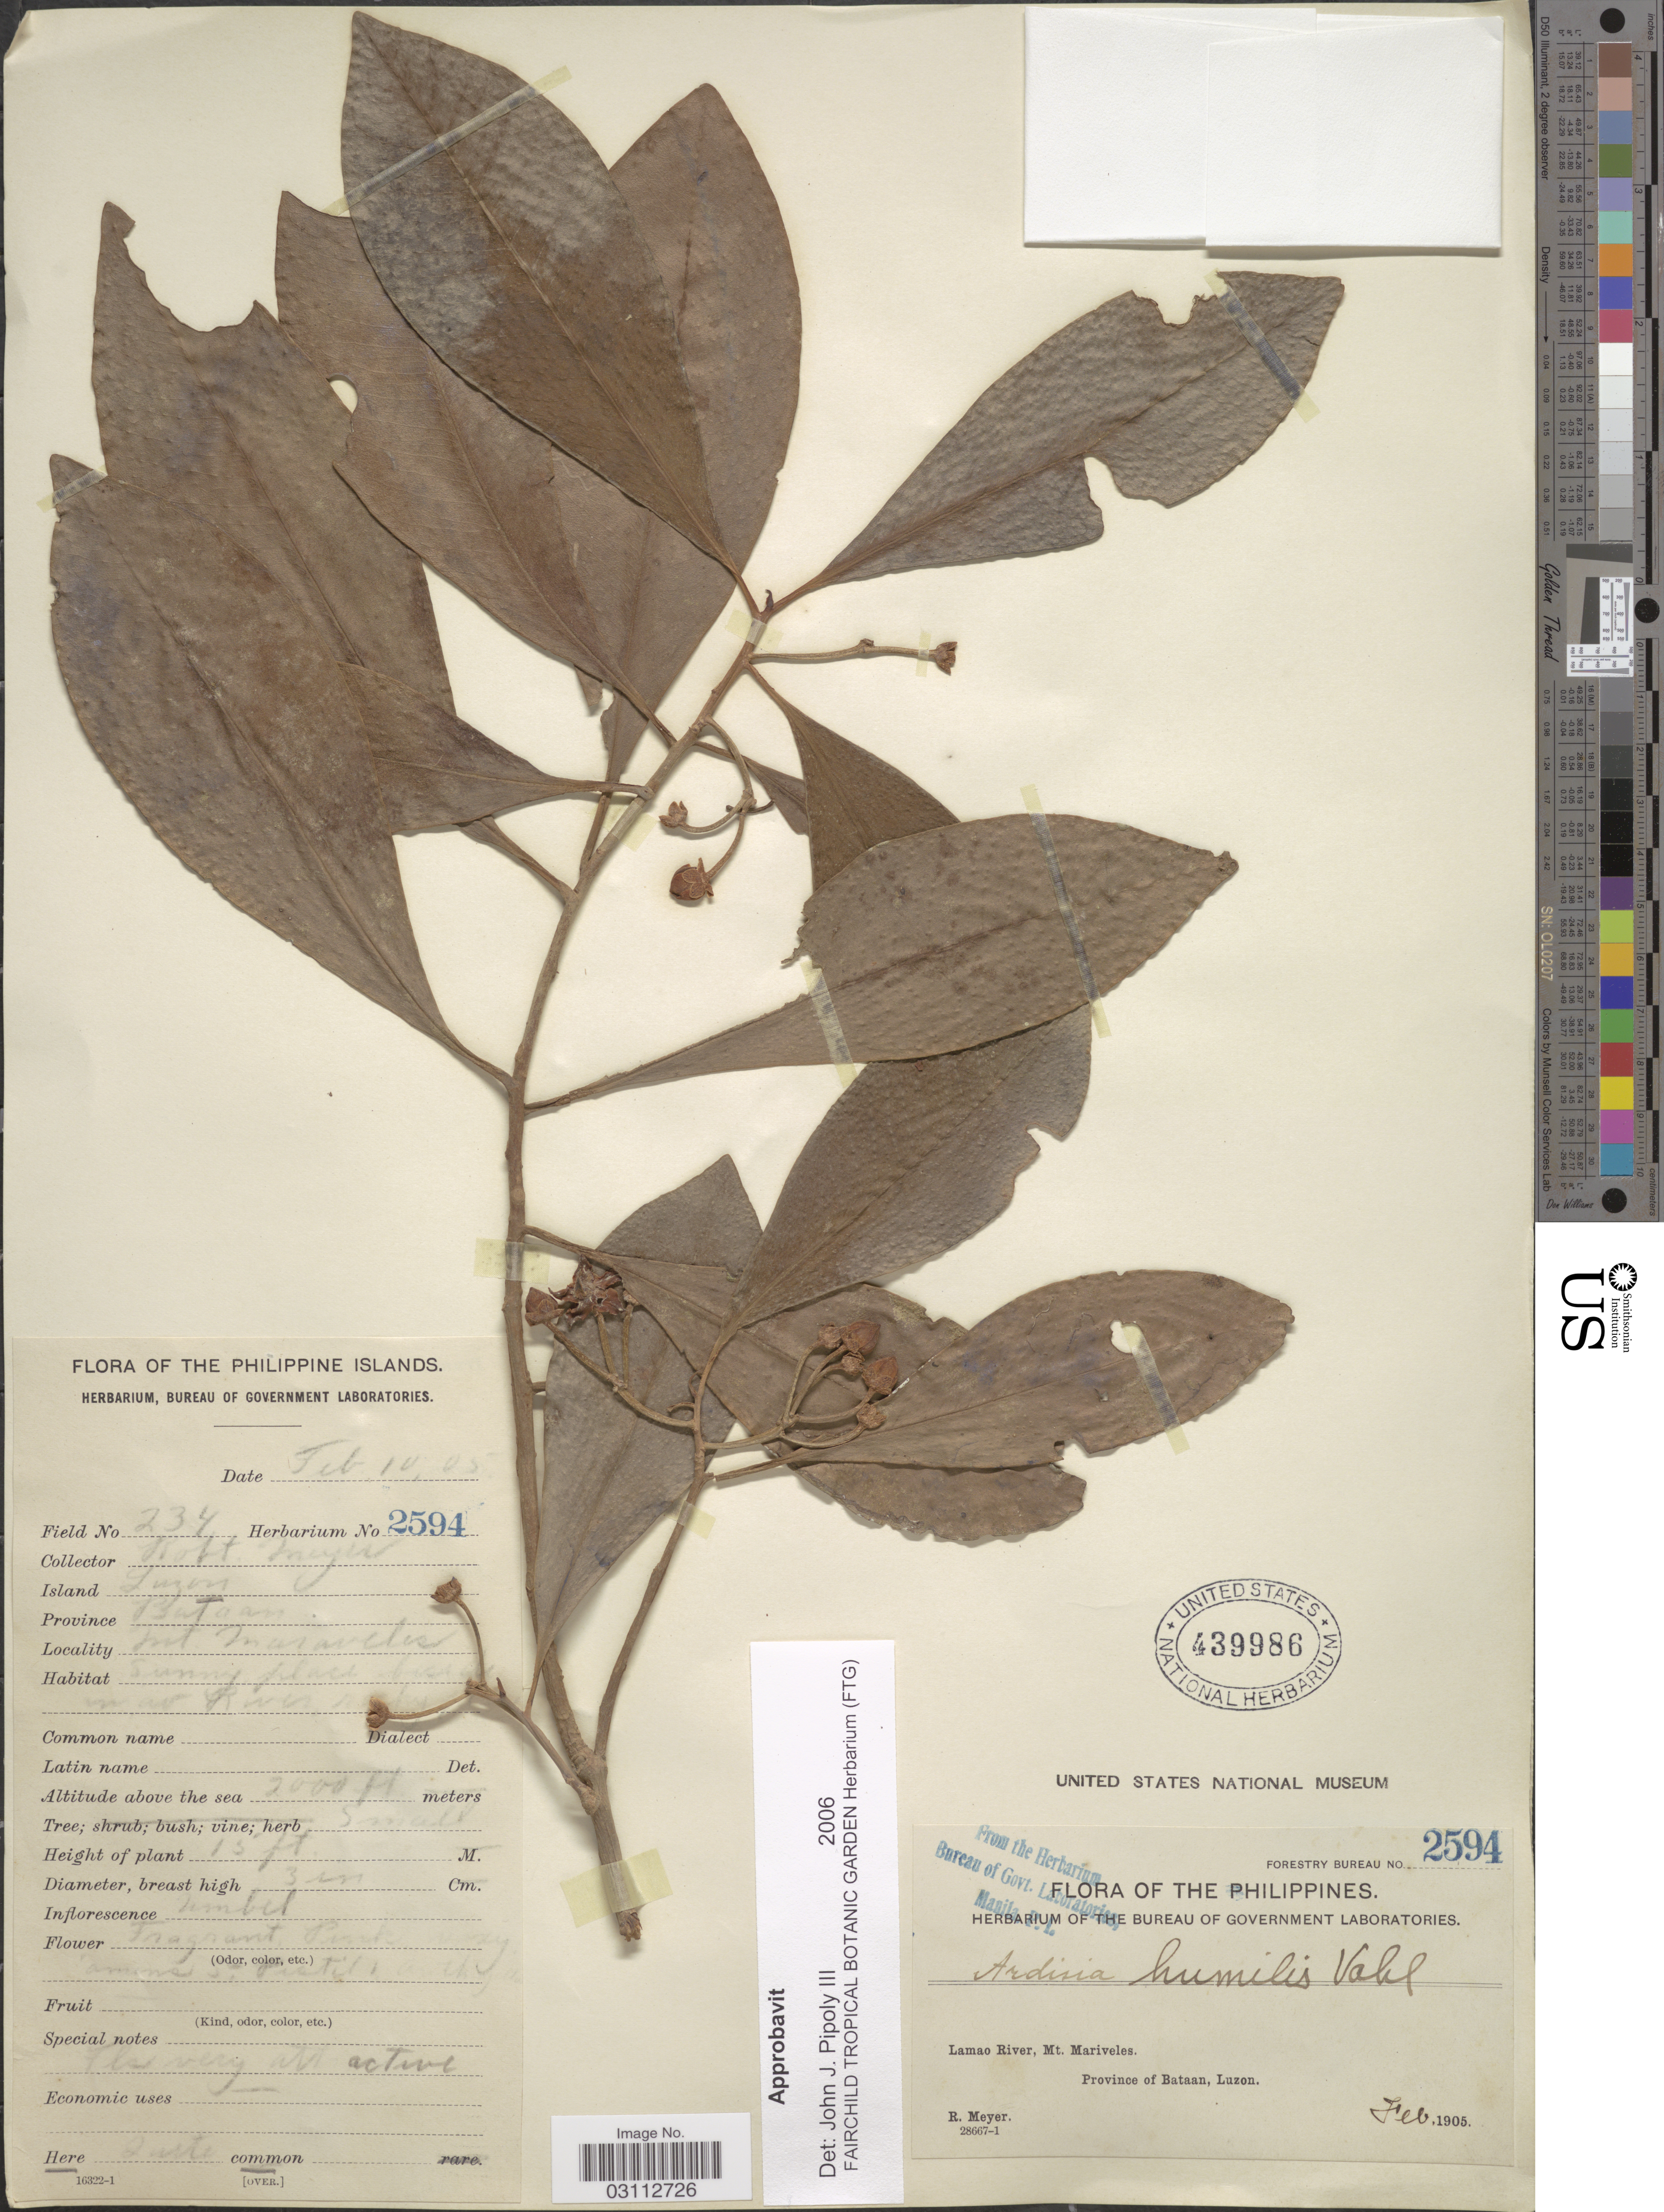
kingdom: Plantae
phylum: Tracheophyta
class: Magnoliopsida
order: Ericales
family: Primulaceae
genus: Ardisia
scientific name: Ardisia humilis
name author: Vahl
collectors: R. Meyer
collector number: Forestry Bureau 2594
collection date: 1905-02-10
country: Philippines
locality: The Philippine Islands, Island Luzon, Province Bataan, Mt. Mariveles, Lamao River.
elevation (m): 610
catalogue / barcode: US 439986